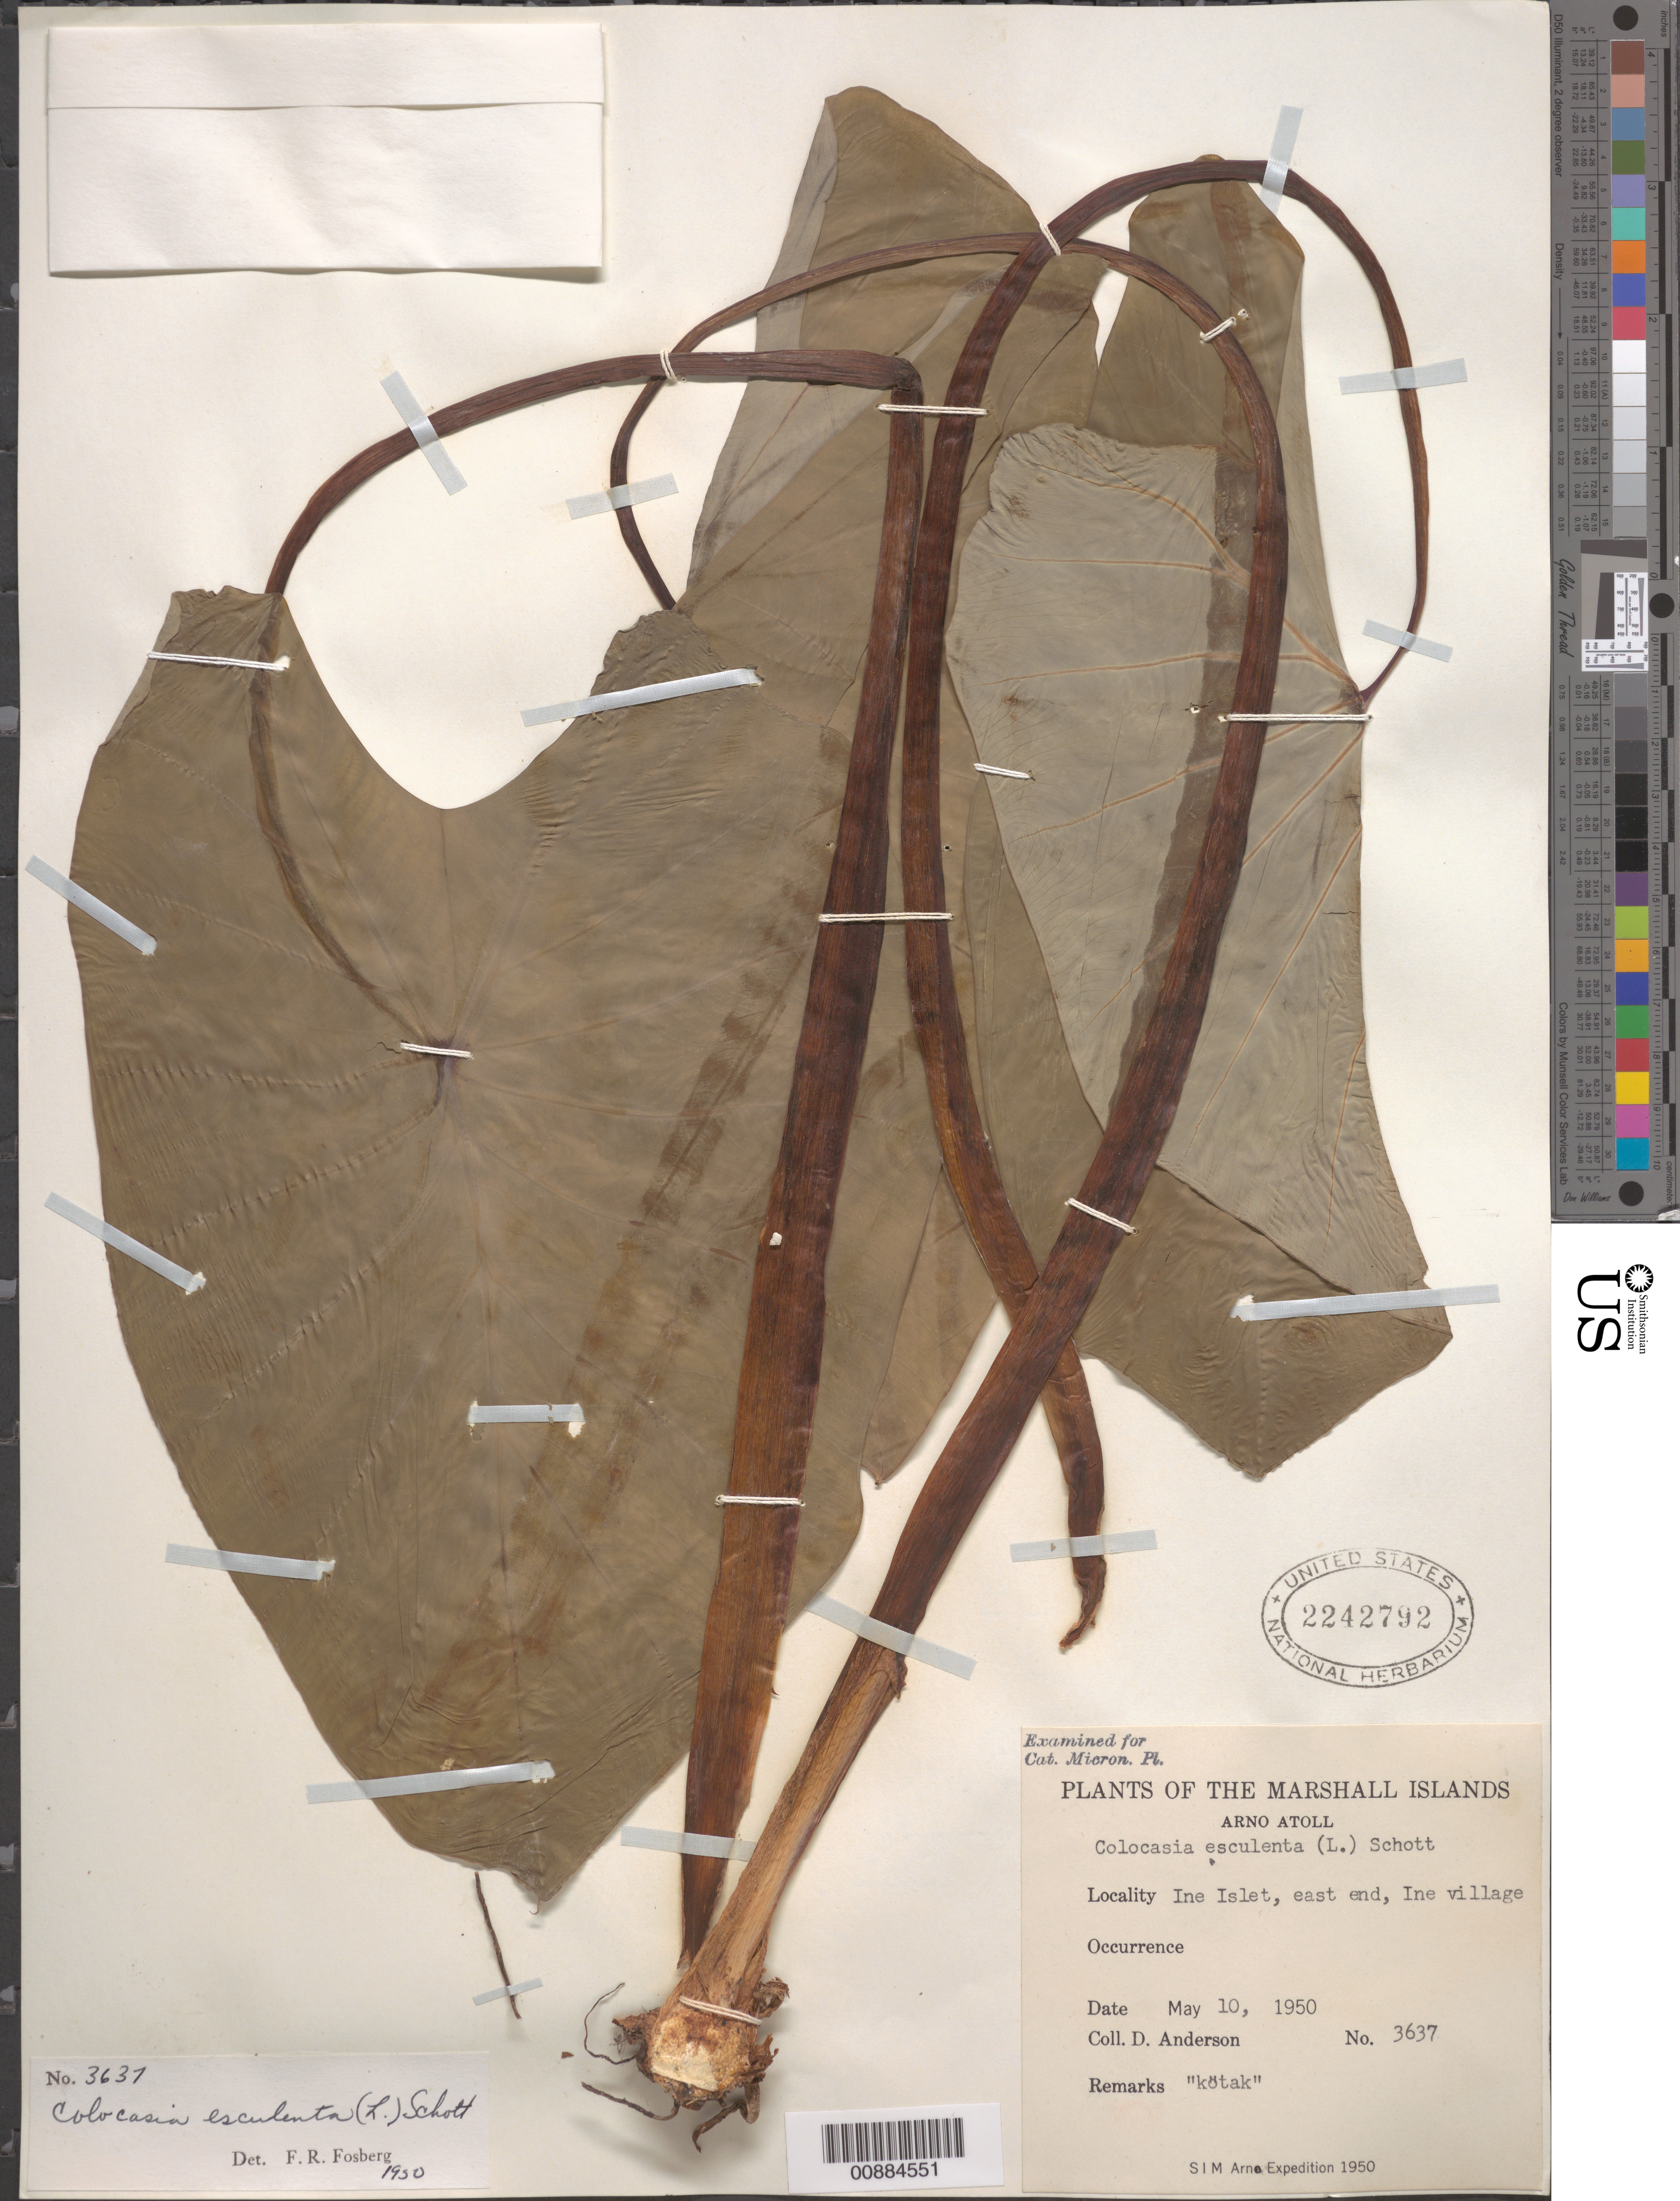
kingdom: Plantae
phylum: Tracheophyta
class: Liliopsida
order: Alismatales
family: Araceae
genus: Colocasia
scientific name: Colocasia esculenta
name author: (L.) Schott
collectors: D. Anderson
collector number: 3637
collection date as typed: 10 May 1950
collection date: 1950-05-10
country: Marshall Islands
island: Arno Atoll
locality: Ine Islet, E end, Ine village.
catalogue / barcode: US 2242792